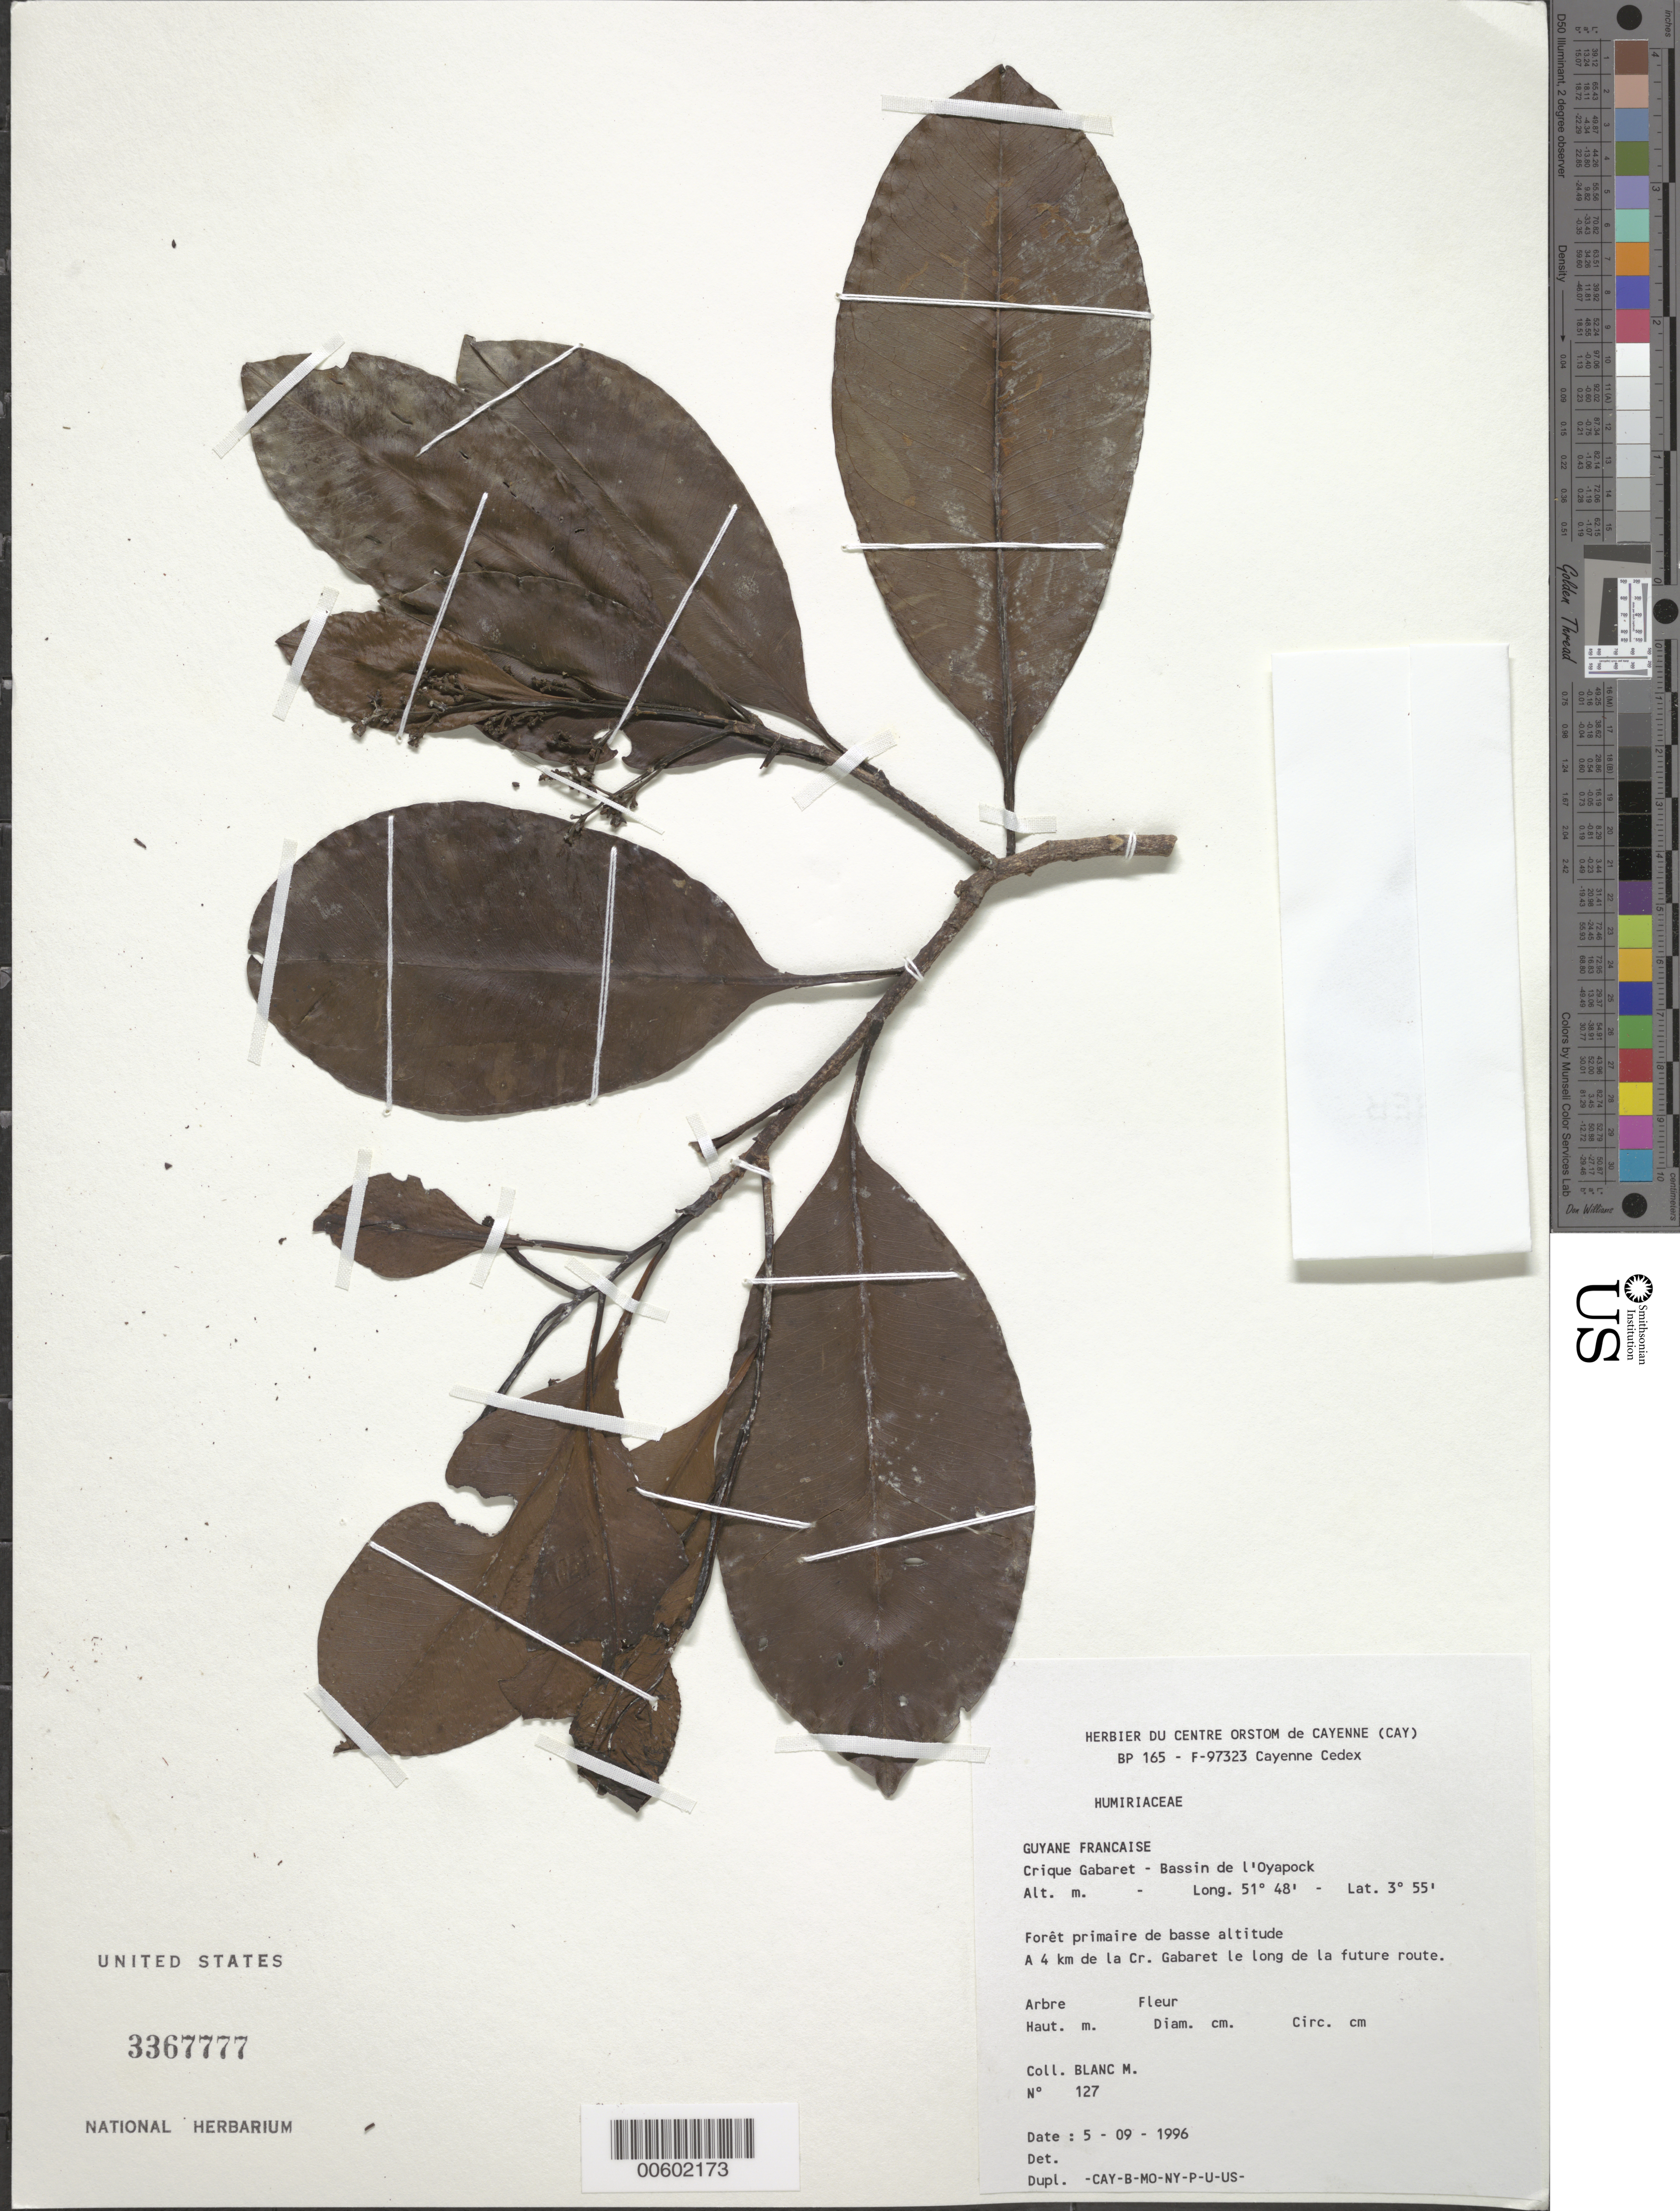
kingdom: Plantae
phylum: Tracheophyta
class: Magnoliopsida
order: Malpighiales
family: Linaceae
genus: Hebepetalum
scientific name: Hebepetalum humiriifolium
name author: (Planch.) Benth.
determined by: Crozier, F.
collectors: M. Blanc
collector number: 127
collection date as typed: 5-Sep-96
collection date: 1996-09-05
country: French Guiana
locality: Crique Gabaret, Bassin de l'Oyapock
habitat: Low primary forest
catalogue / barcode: US 3367777